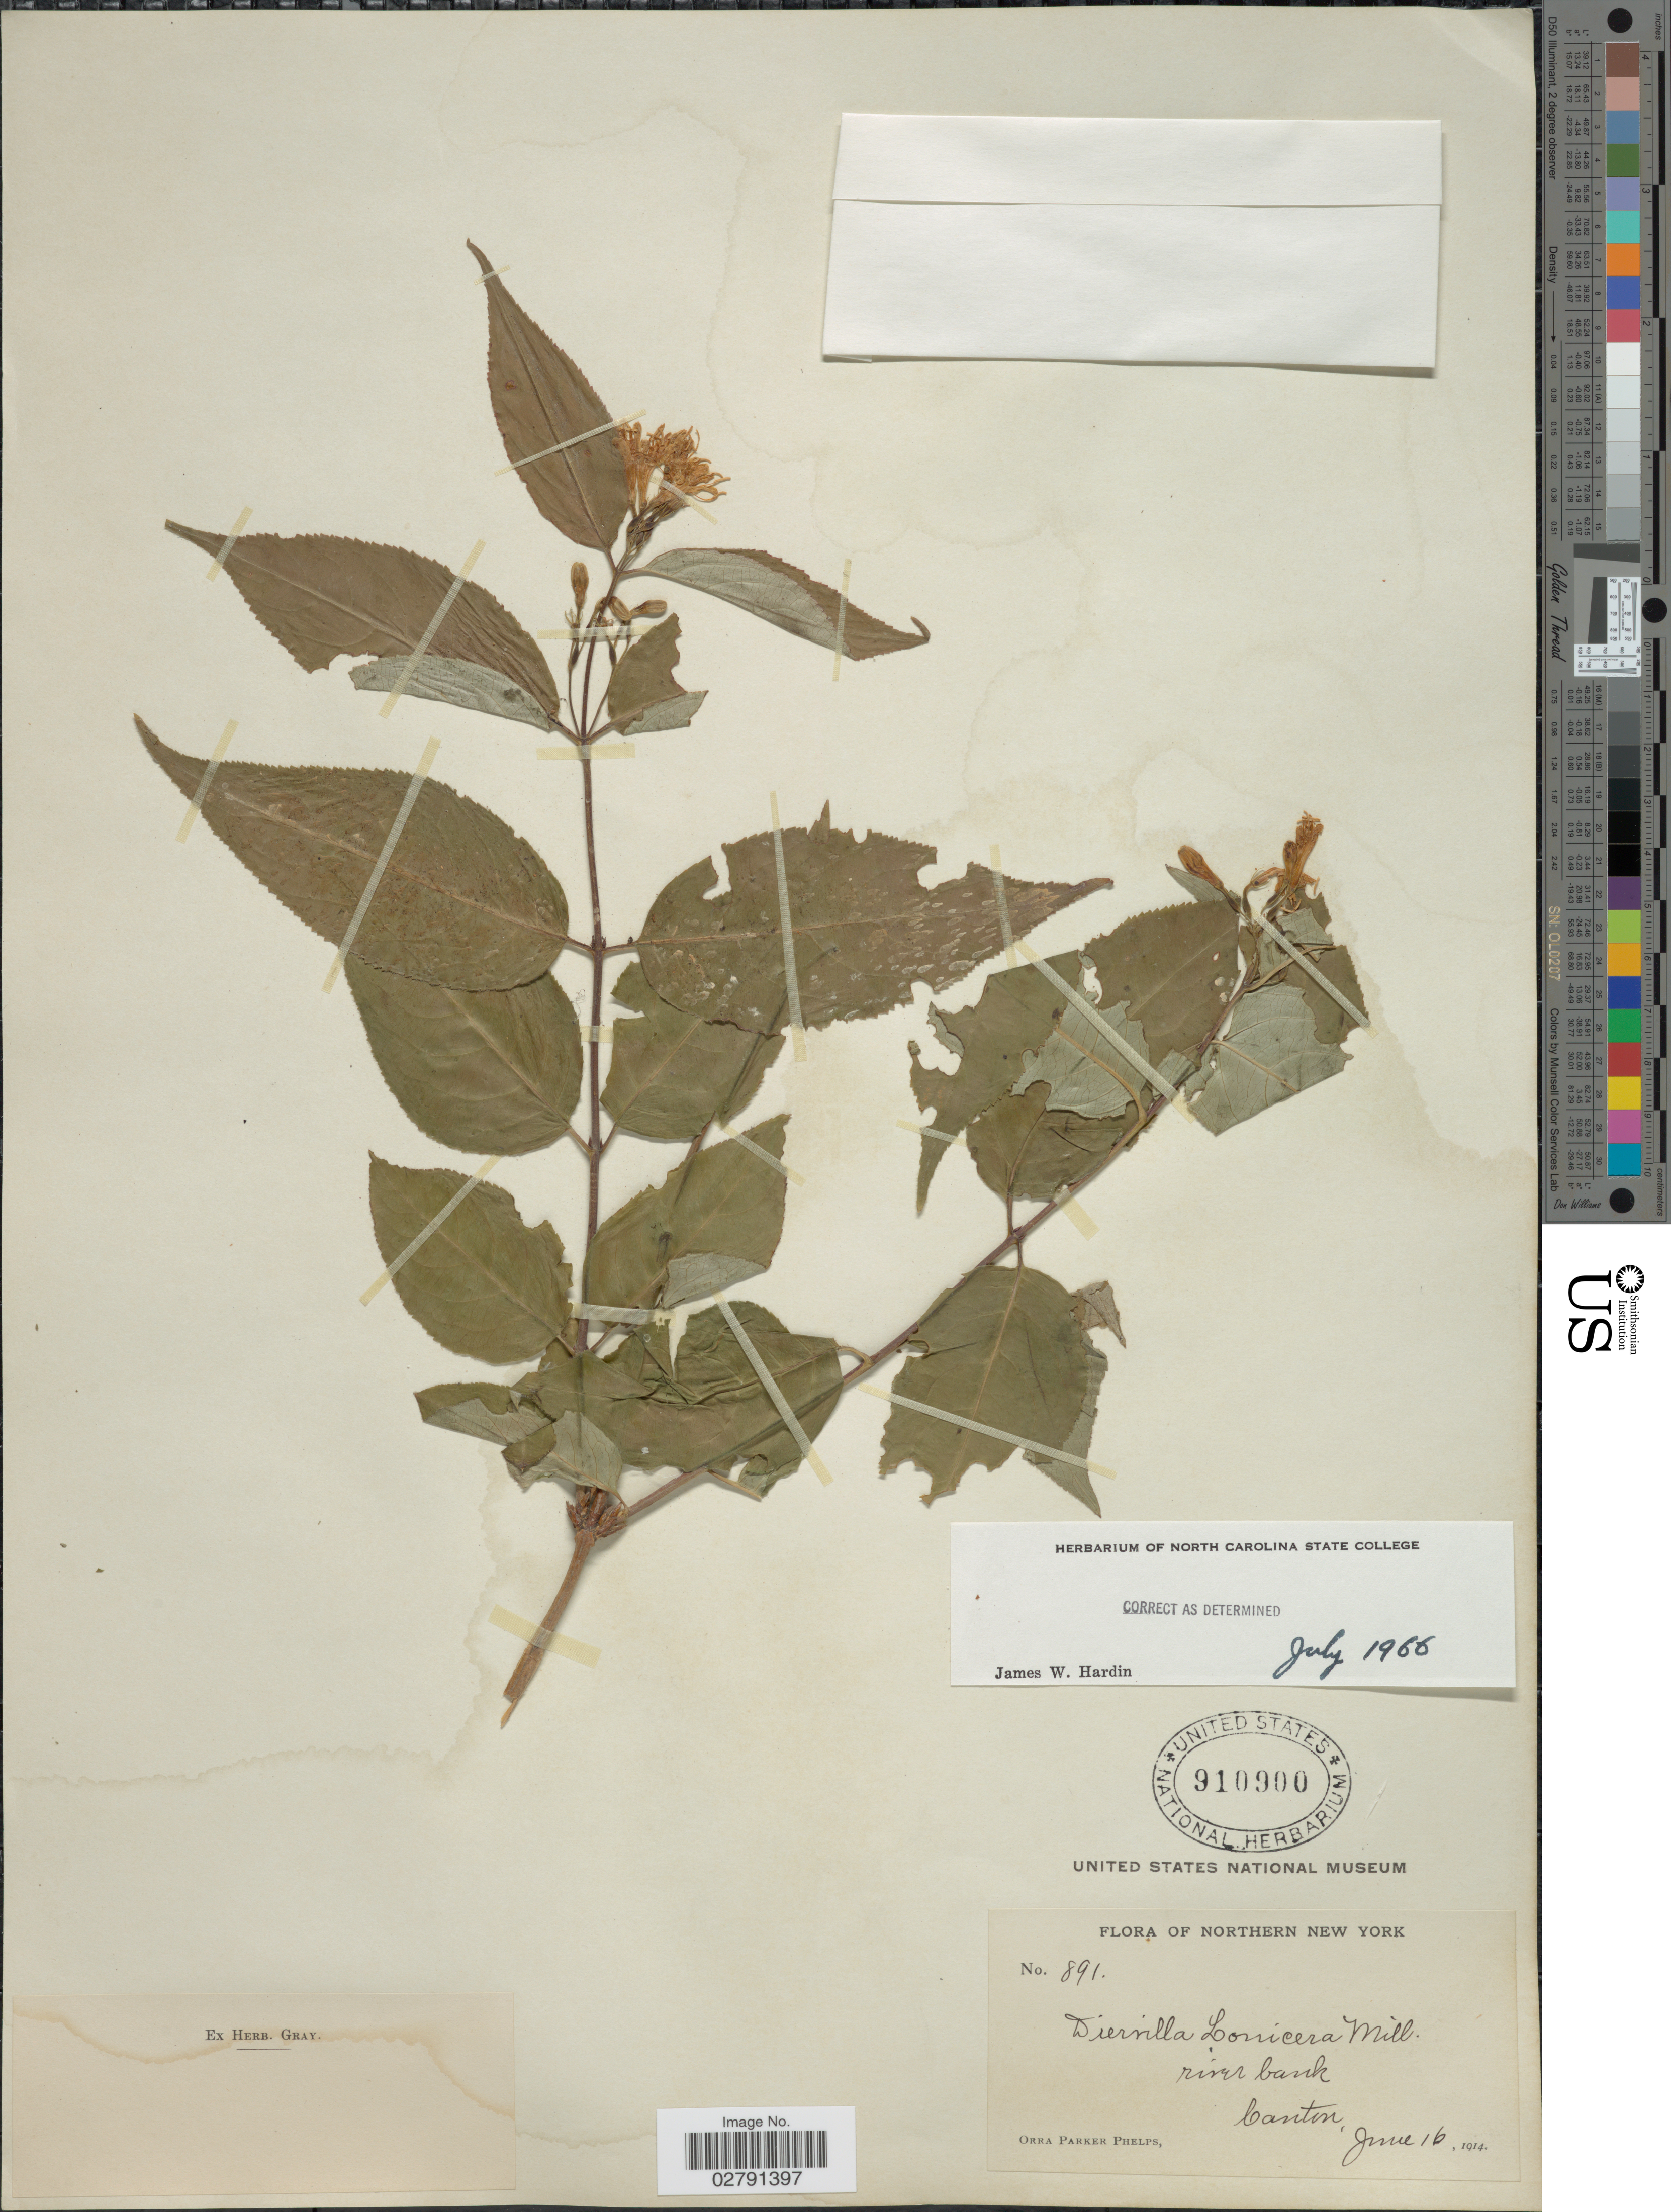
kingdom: Plantae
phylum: Tracheophyta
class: Magnoliopsida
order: Dipsacales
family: Caprifoliaceae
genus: Diervilla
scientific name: Diervilla lonicera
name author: Mill.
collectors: O. P. Phelps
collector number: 891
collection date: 1914-06-16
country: United States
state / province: New York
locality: River bank, Northern New York, Canton.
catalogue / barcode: US 910900